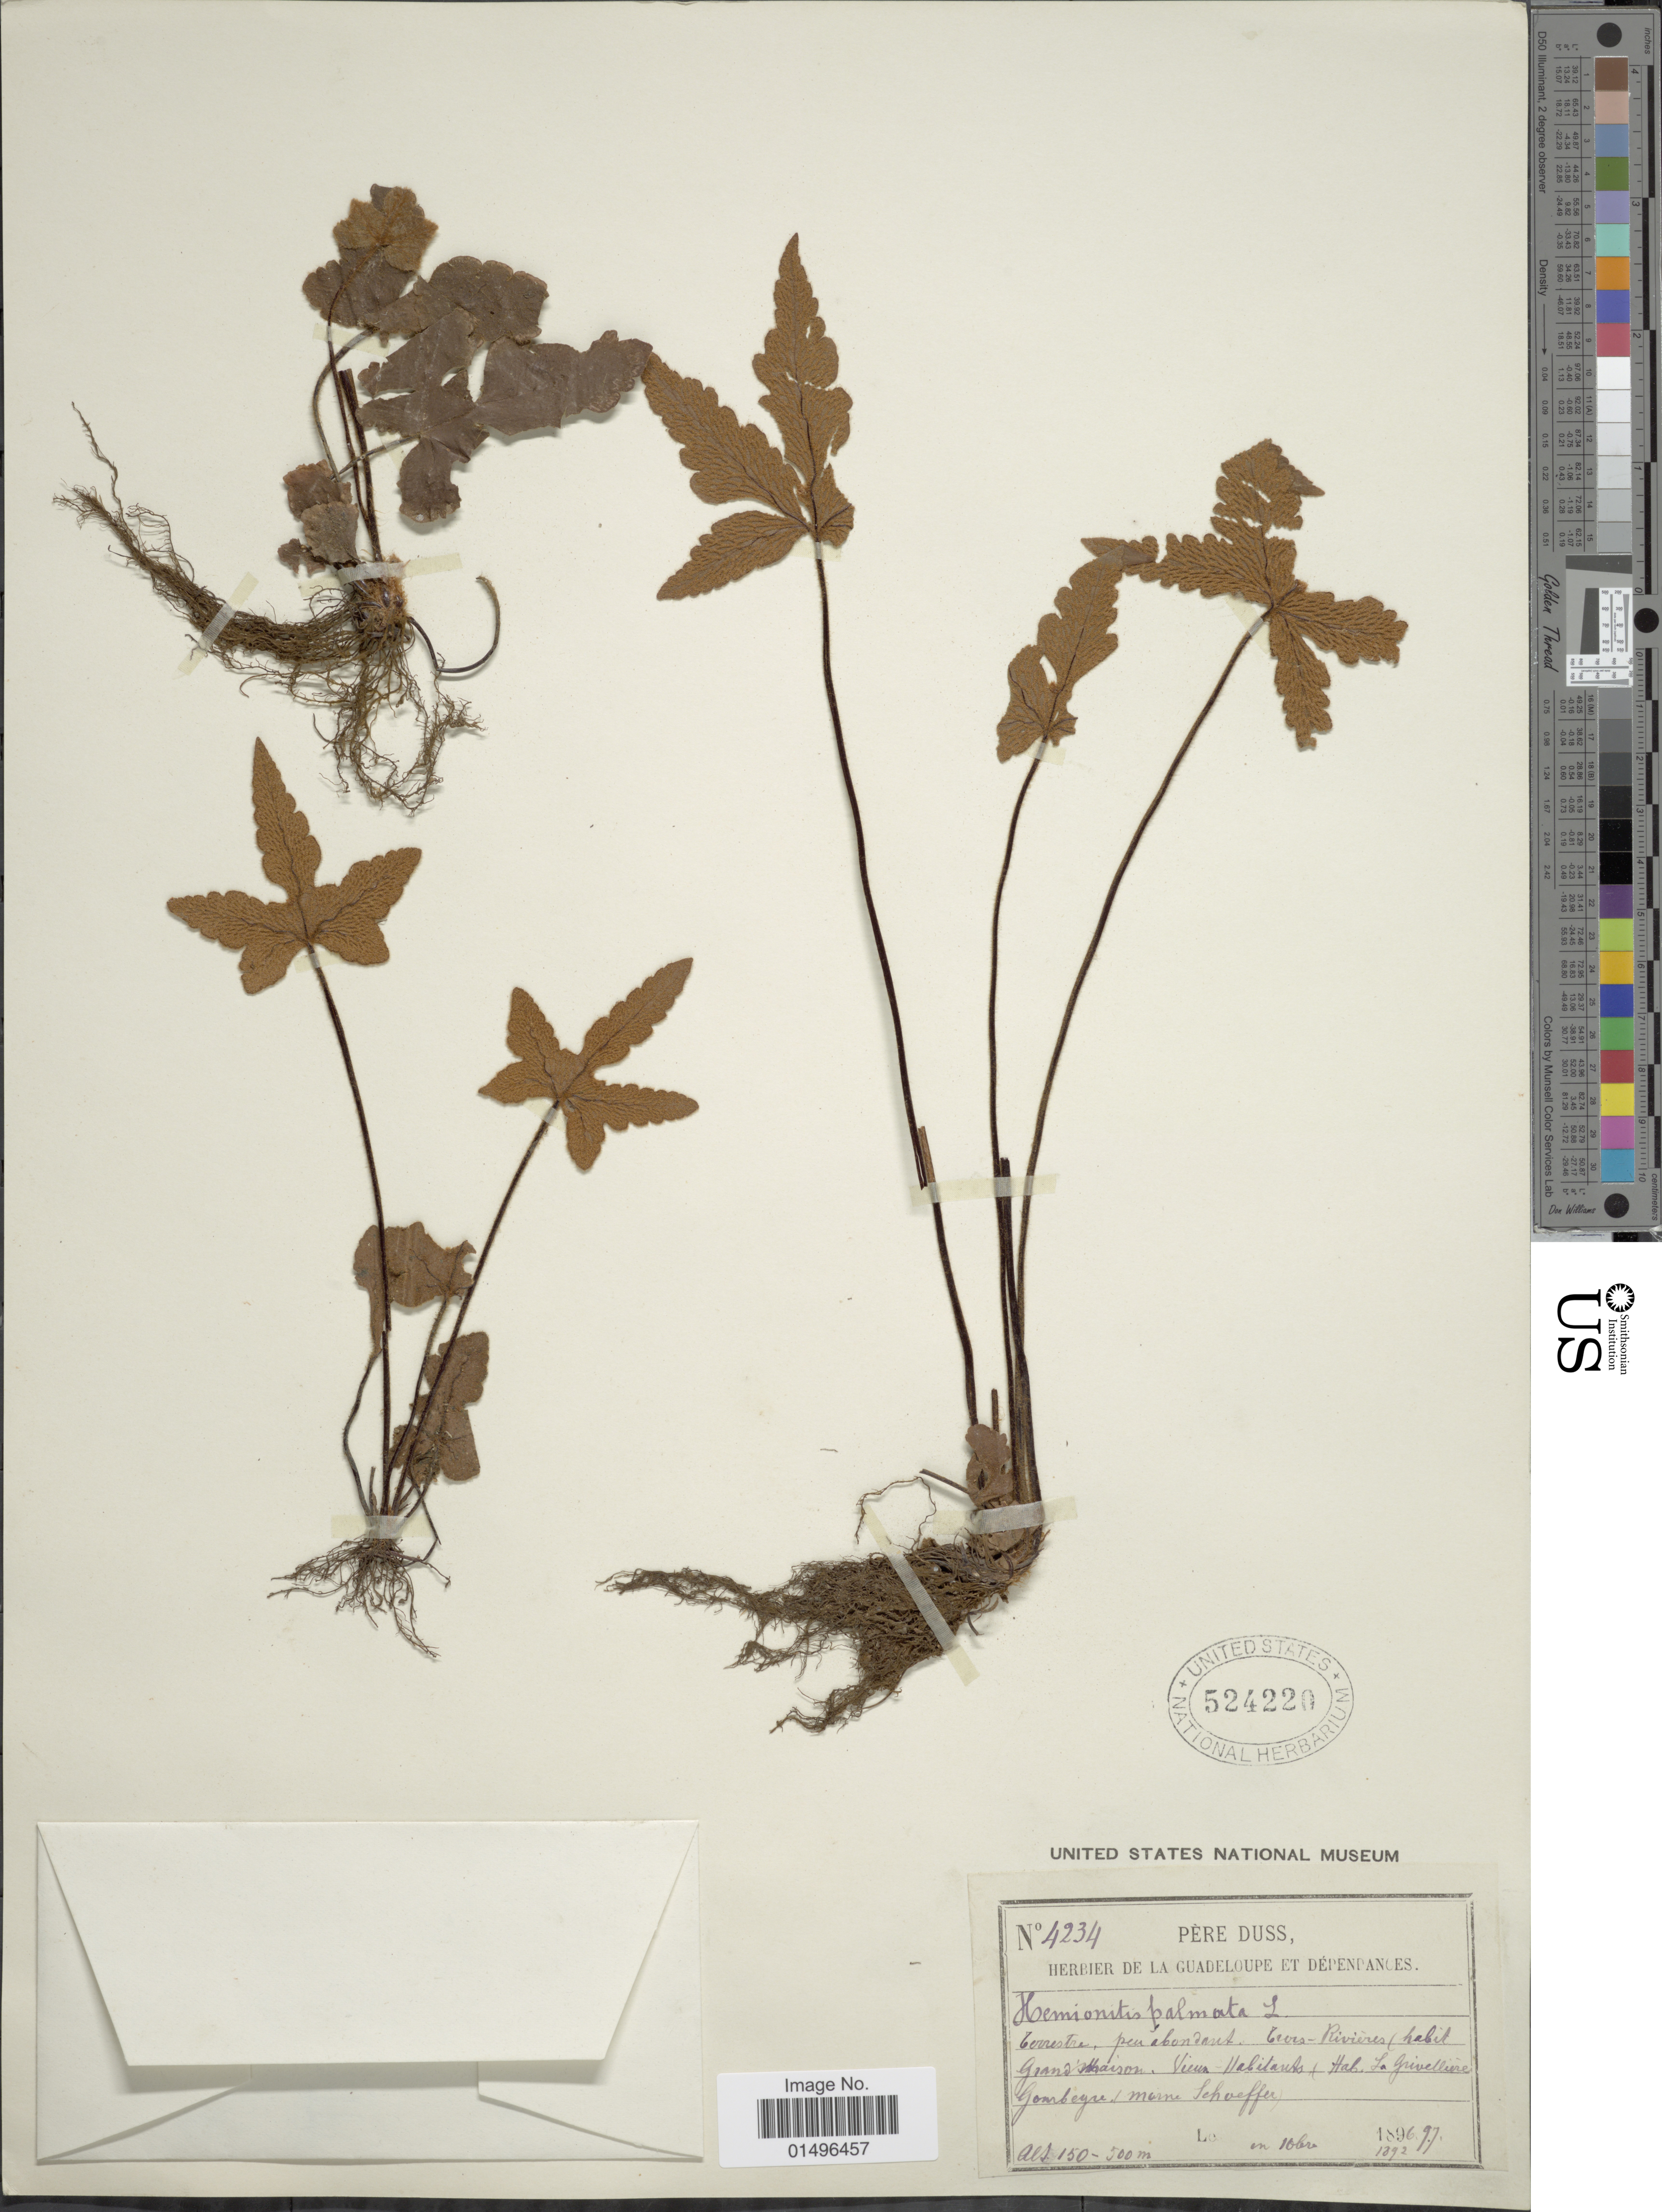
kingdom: Plantae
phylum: Tracheophyta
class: Polypodiopsida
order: Polypodiales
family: Pteridaceae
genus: Hemionitis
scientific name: Hemionitis palmata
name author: L.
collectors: Père Duss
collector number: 4234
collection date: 1896/1897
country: Guadeloupe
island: Basse-Terre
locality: Grand Maison, Vieux-Habitants (Hab. La Grivelière, Gourbeyre morne Schoeffer).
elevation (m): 150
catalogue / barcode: US 524220